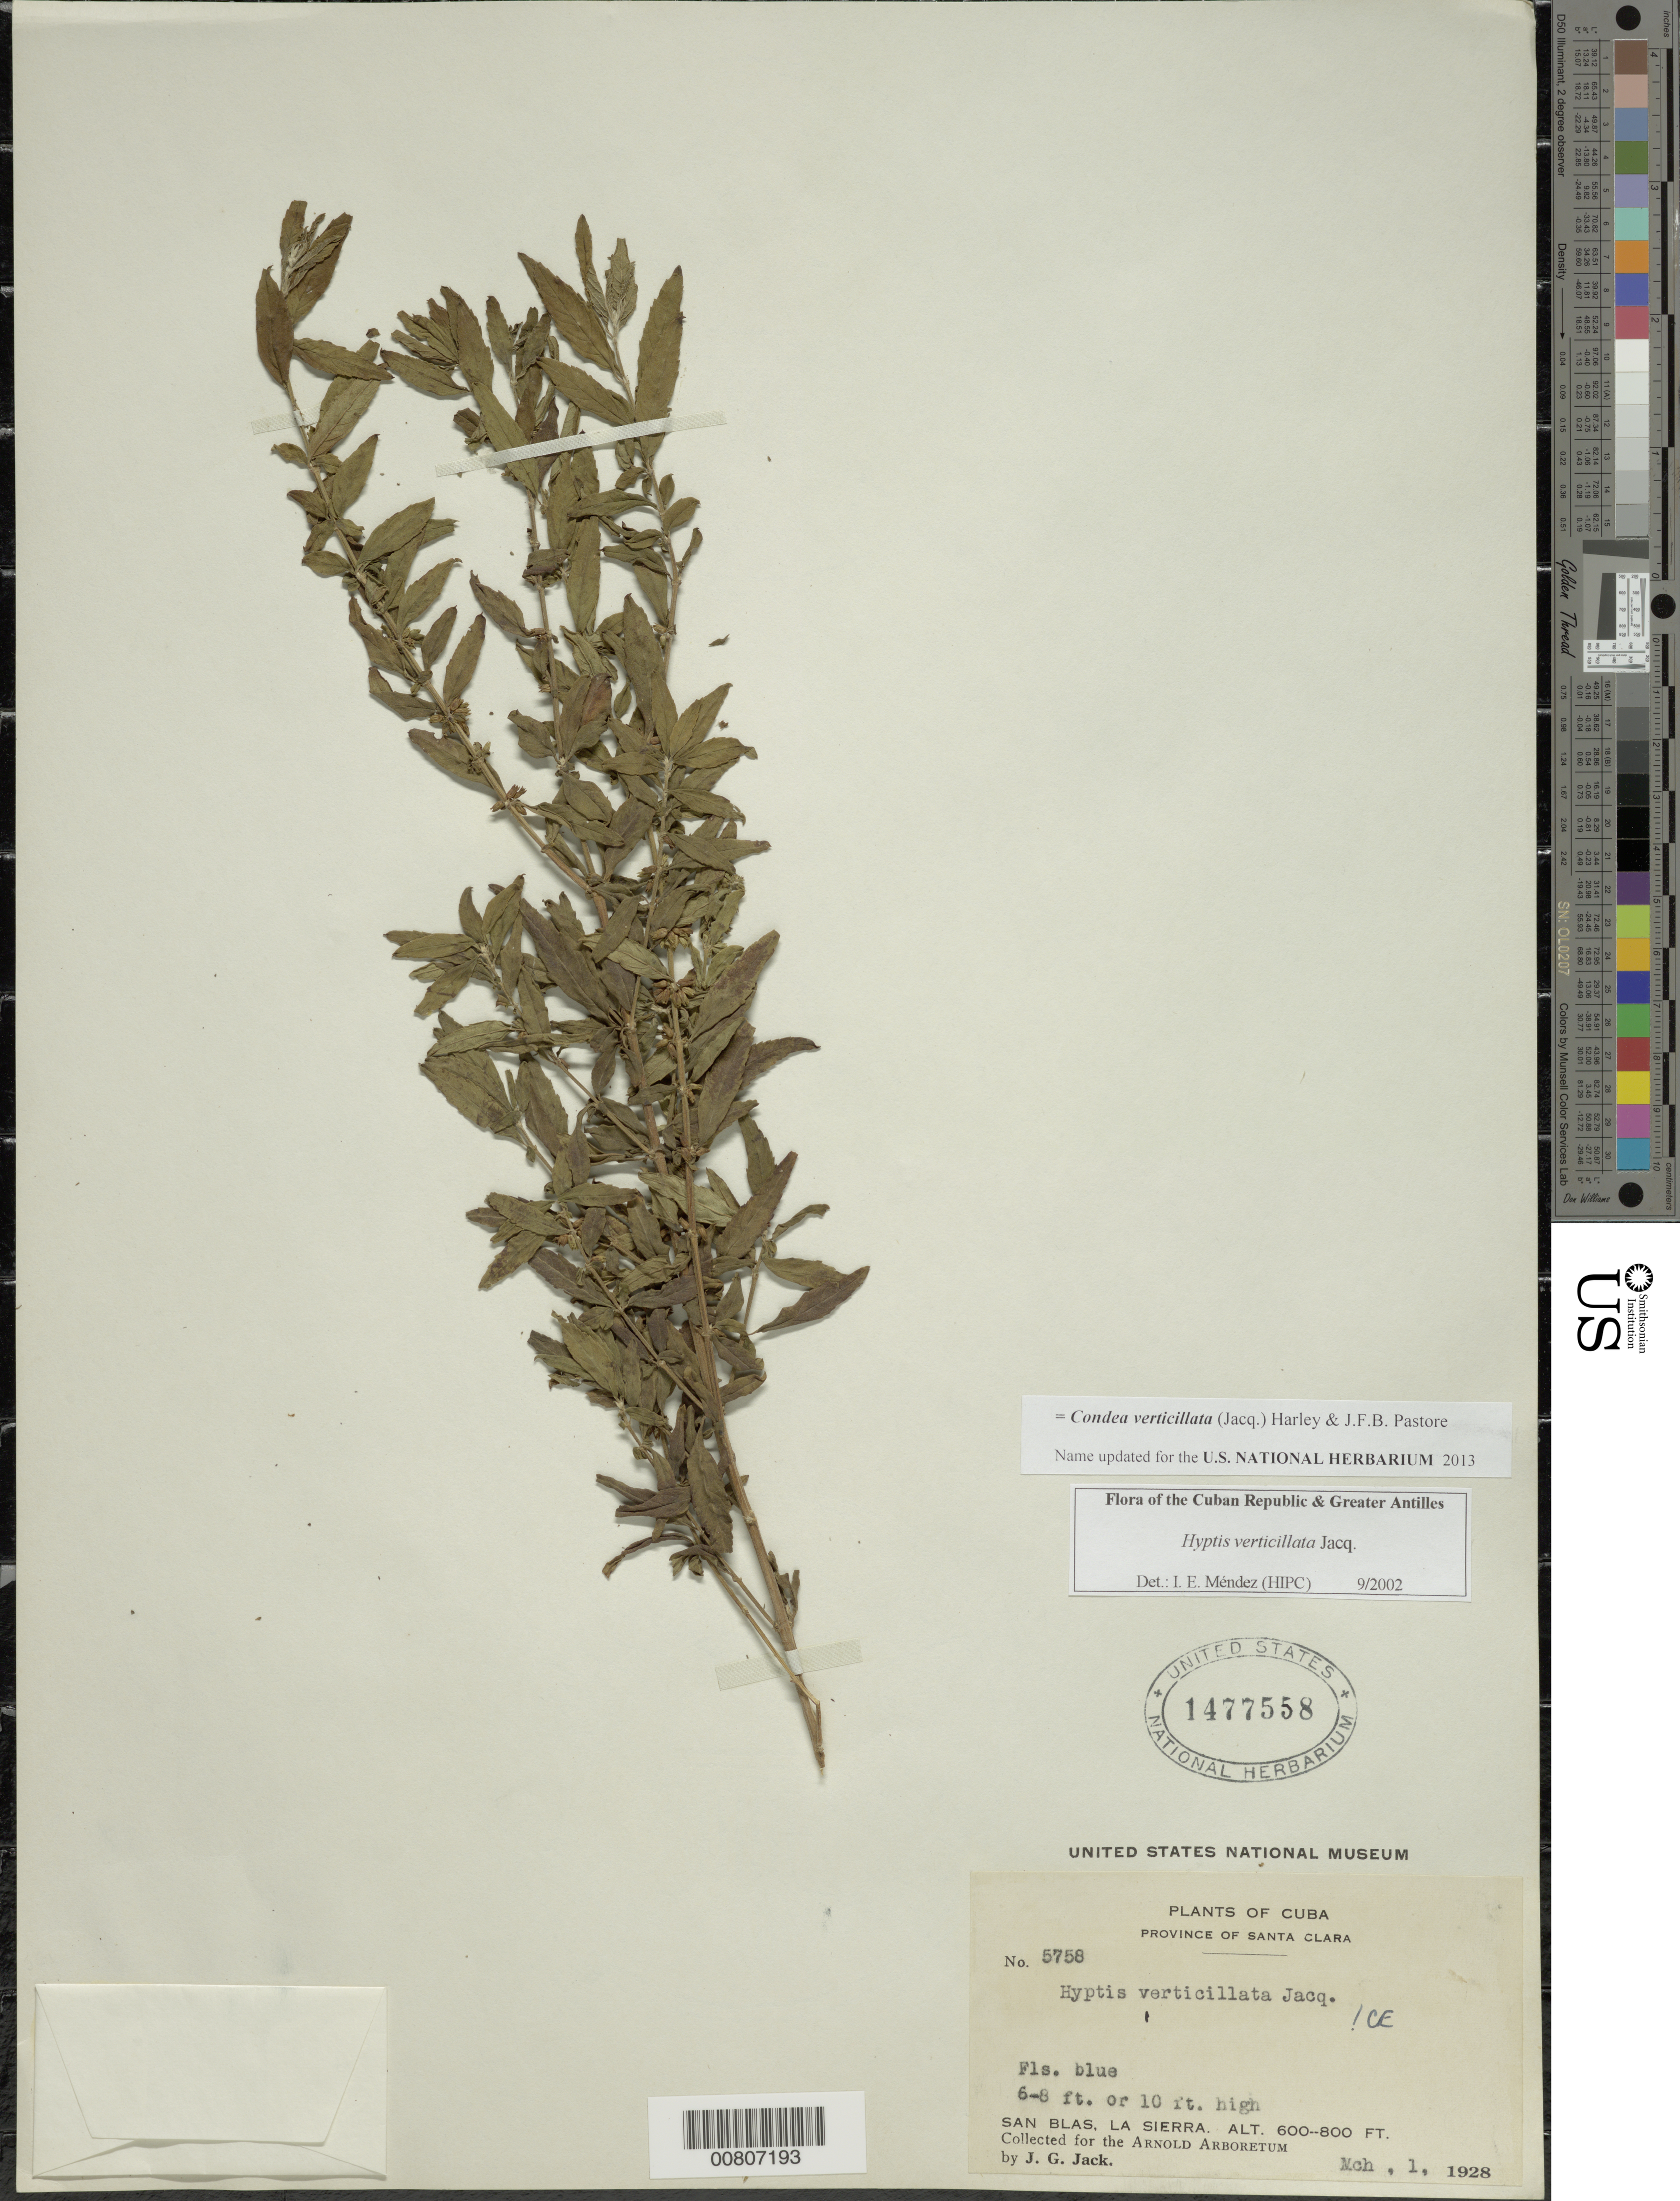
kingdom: Plantae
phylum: Tracheophyta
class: Magnoliopsida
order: Lamiales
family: Lamiaceae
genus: Hyptis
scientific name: Hyptis verticillata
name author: Jacq.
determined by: Méndez, Isidro E., (HIPC)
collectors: J. G. Jack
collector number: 5758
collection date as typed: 01 Mar 1928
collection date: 1928-03-01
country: Cuba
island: Cuba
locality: Prov Santa Clara, San Blas, La sierra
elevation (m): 183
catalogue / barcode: US 1477558